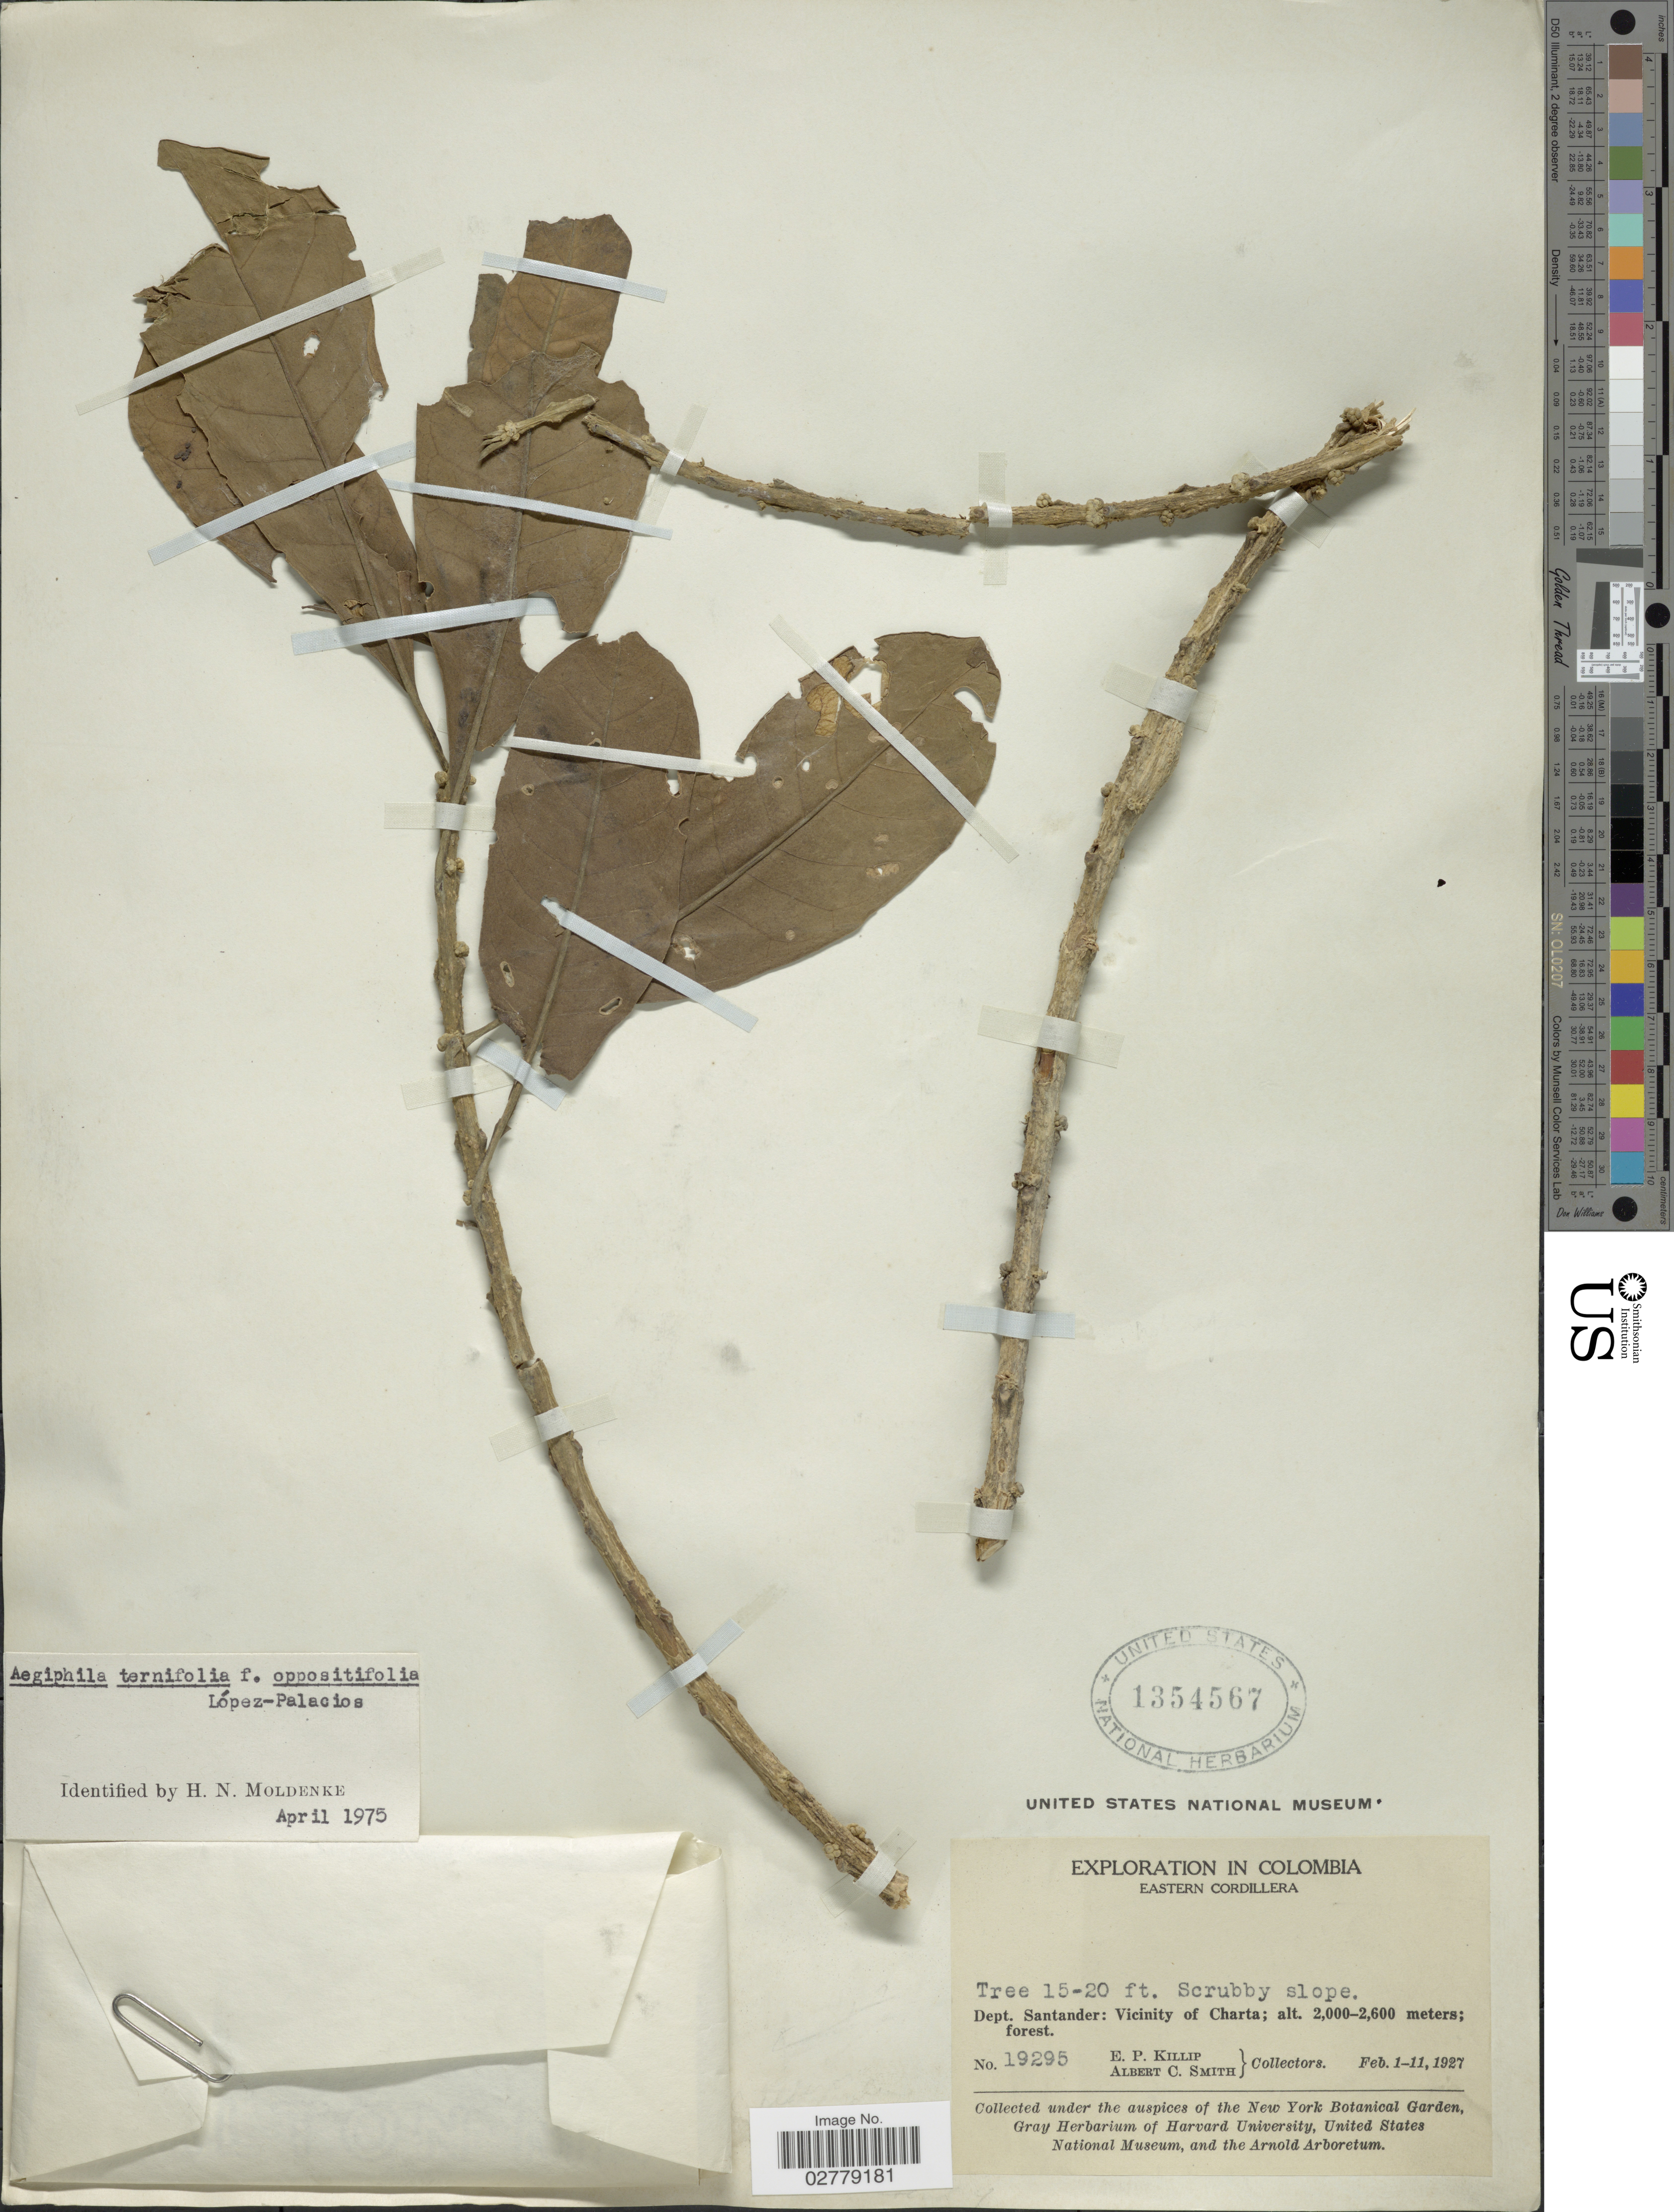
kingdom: Plantae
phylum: Tracheophyta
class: Magnoliopsida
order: Lamiales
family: Lamiaceae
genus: Aegiphila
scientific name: Aegiphila ternifolia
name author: (Kunth) Moldenke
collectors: E. P. Killip & A. C. Smith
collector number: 19295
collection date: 1927-02-01/1927-02-11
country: Colombia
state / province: Santander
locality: Eastern Cordillera, Dept. Santander, Vicinity of Charta.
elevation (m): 2000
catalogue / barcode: US 1354567